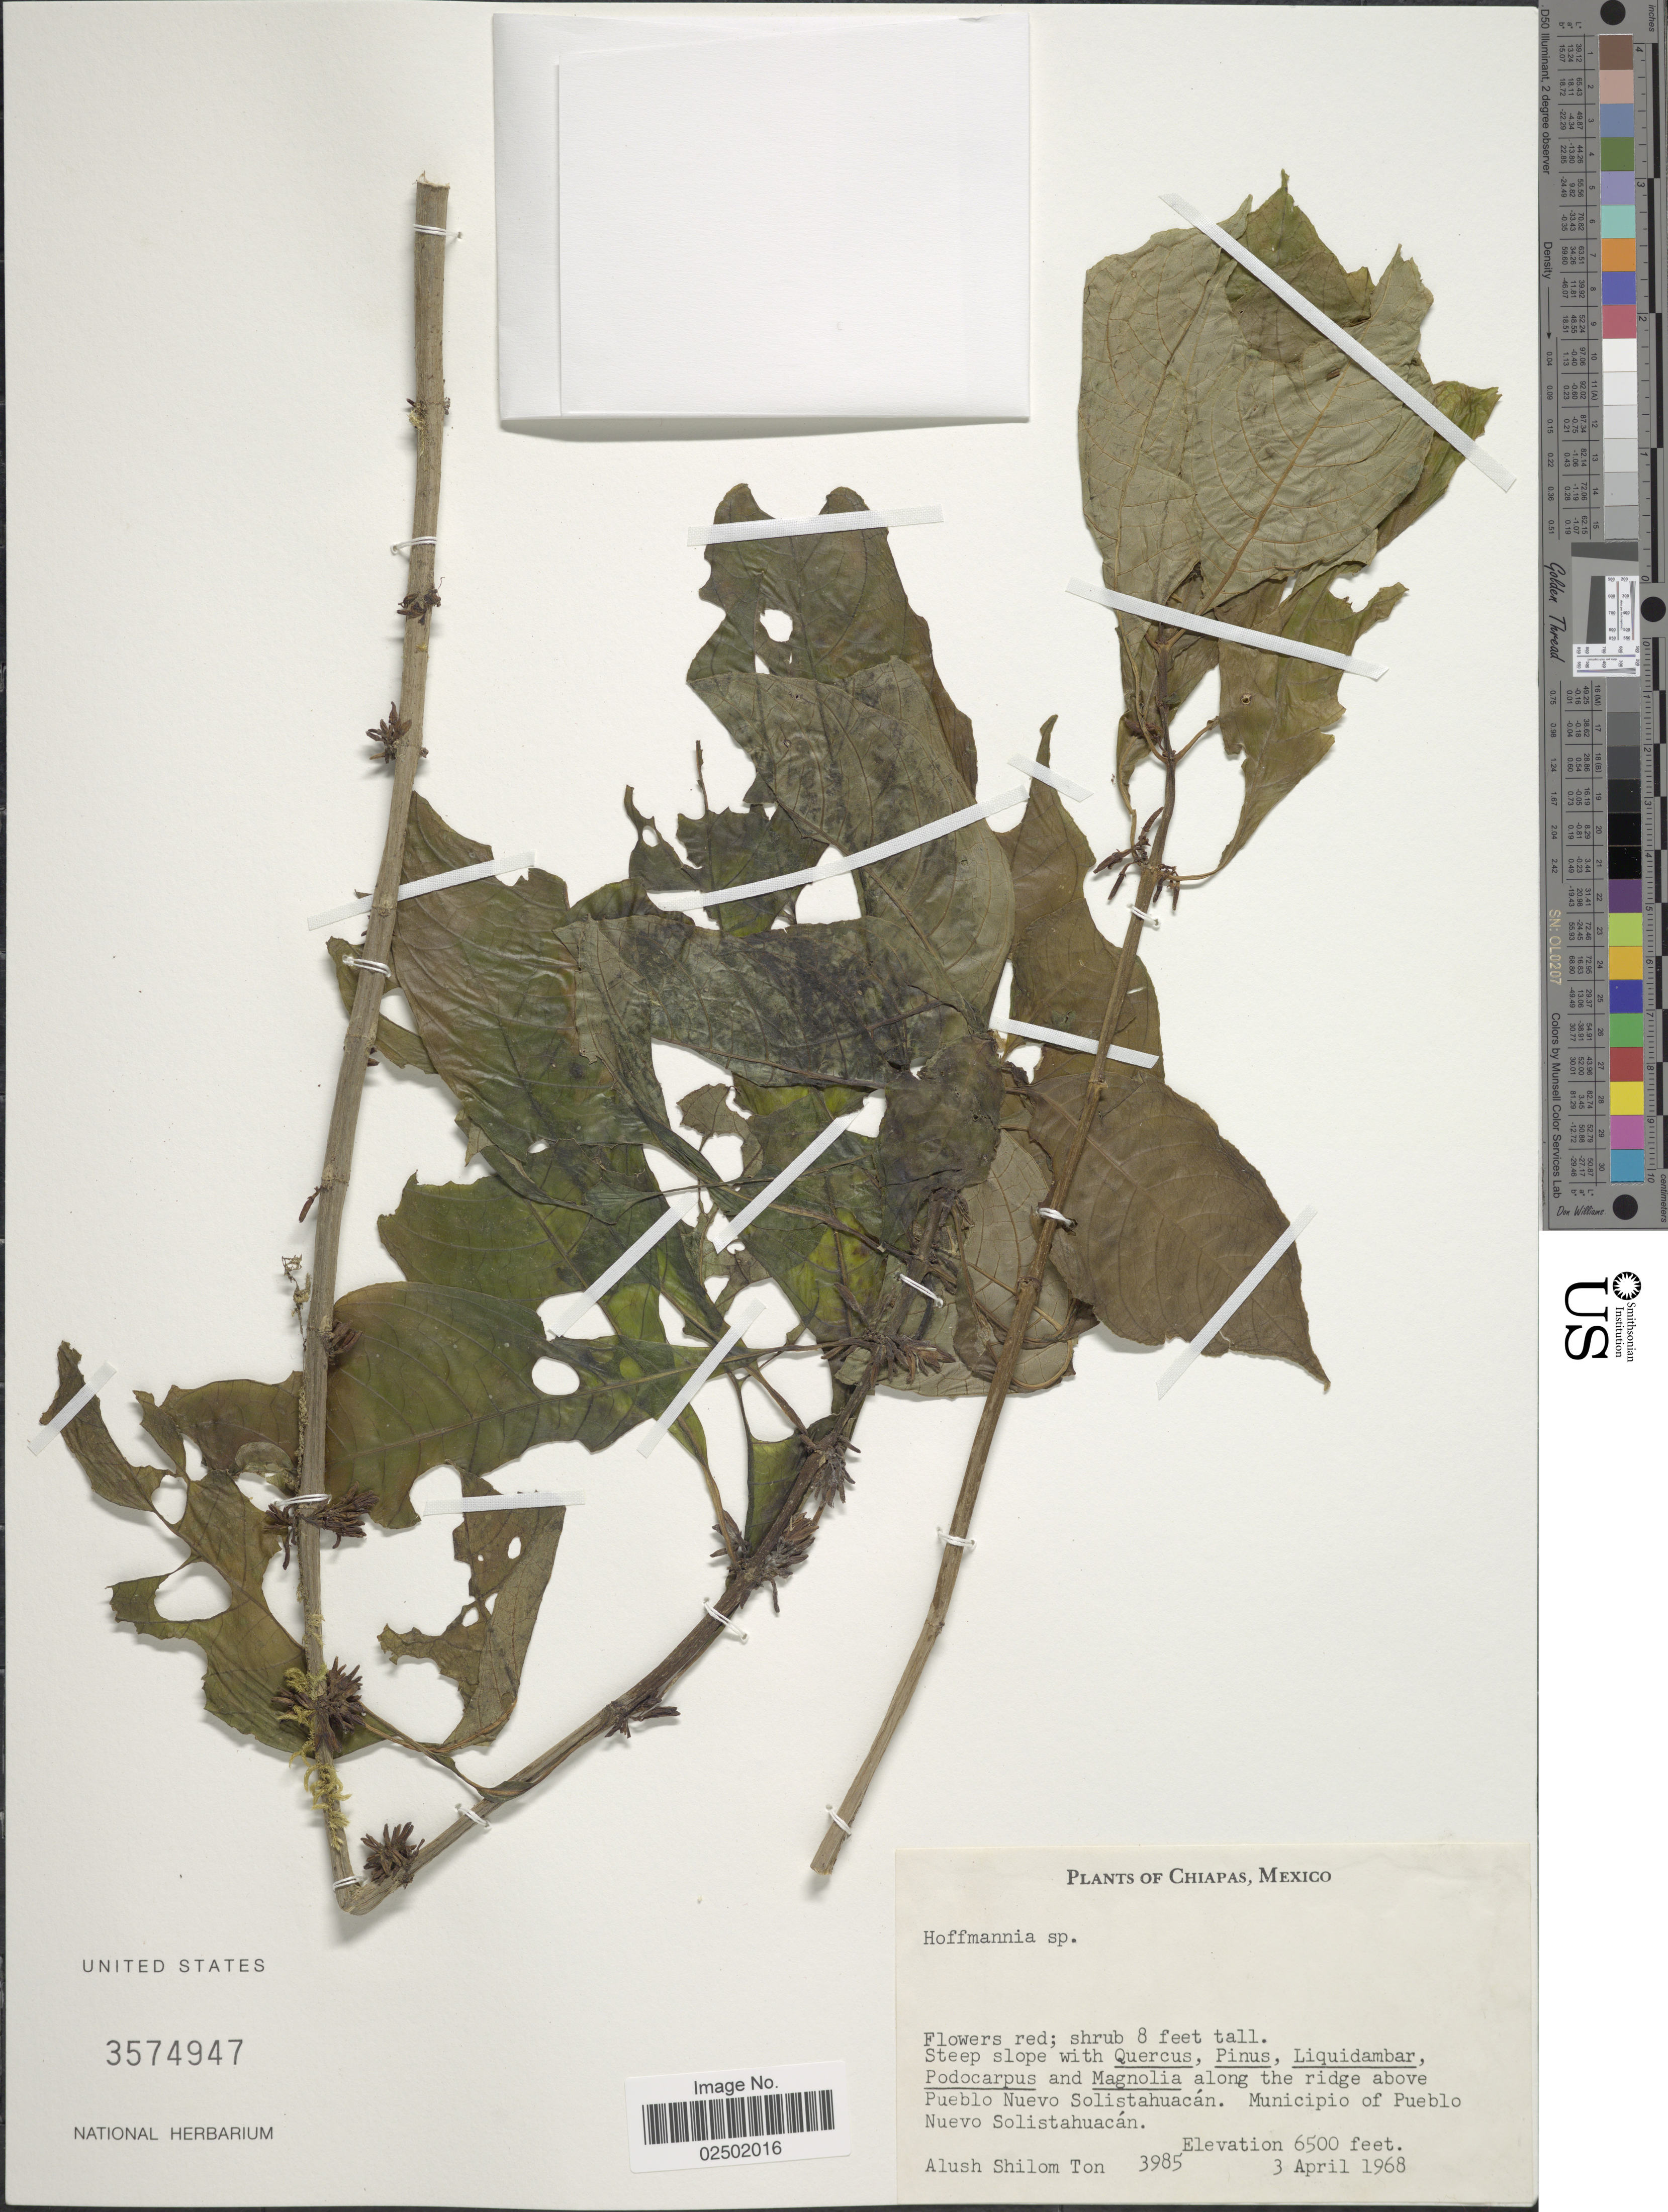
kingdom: Plantae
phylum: Tracheophyta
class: Magnoliopsida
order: Gentianales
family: Rubiaceae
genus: Hoffmannia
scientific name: Hoffmannia sp.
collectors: A. M. Ton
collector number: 3985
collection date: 1968-04-03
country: Mexico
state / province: Chiapas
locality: above Pueblo Nuevo Solistahuacan. Municipio of Pueblo Nuevo Solistahuacan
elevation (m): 1981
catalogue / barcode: US 3574947